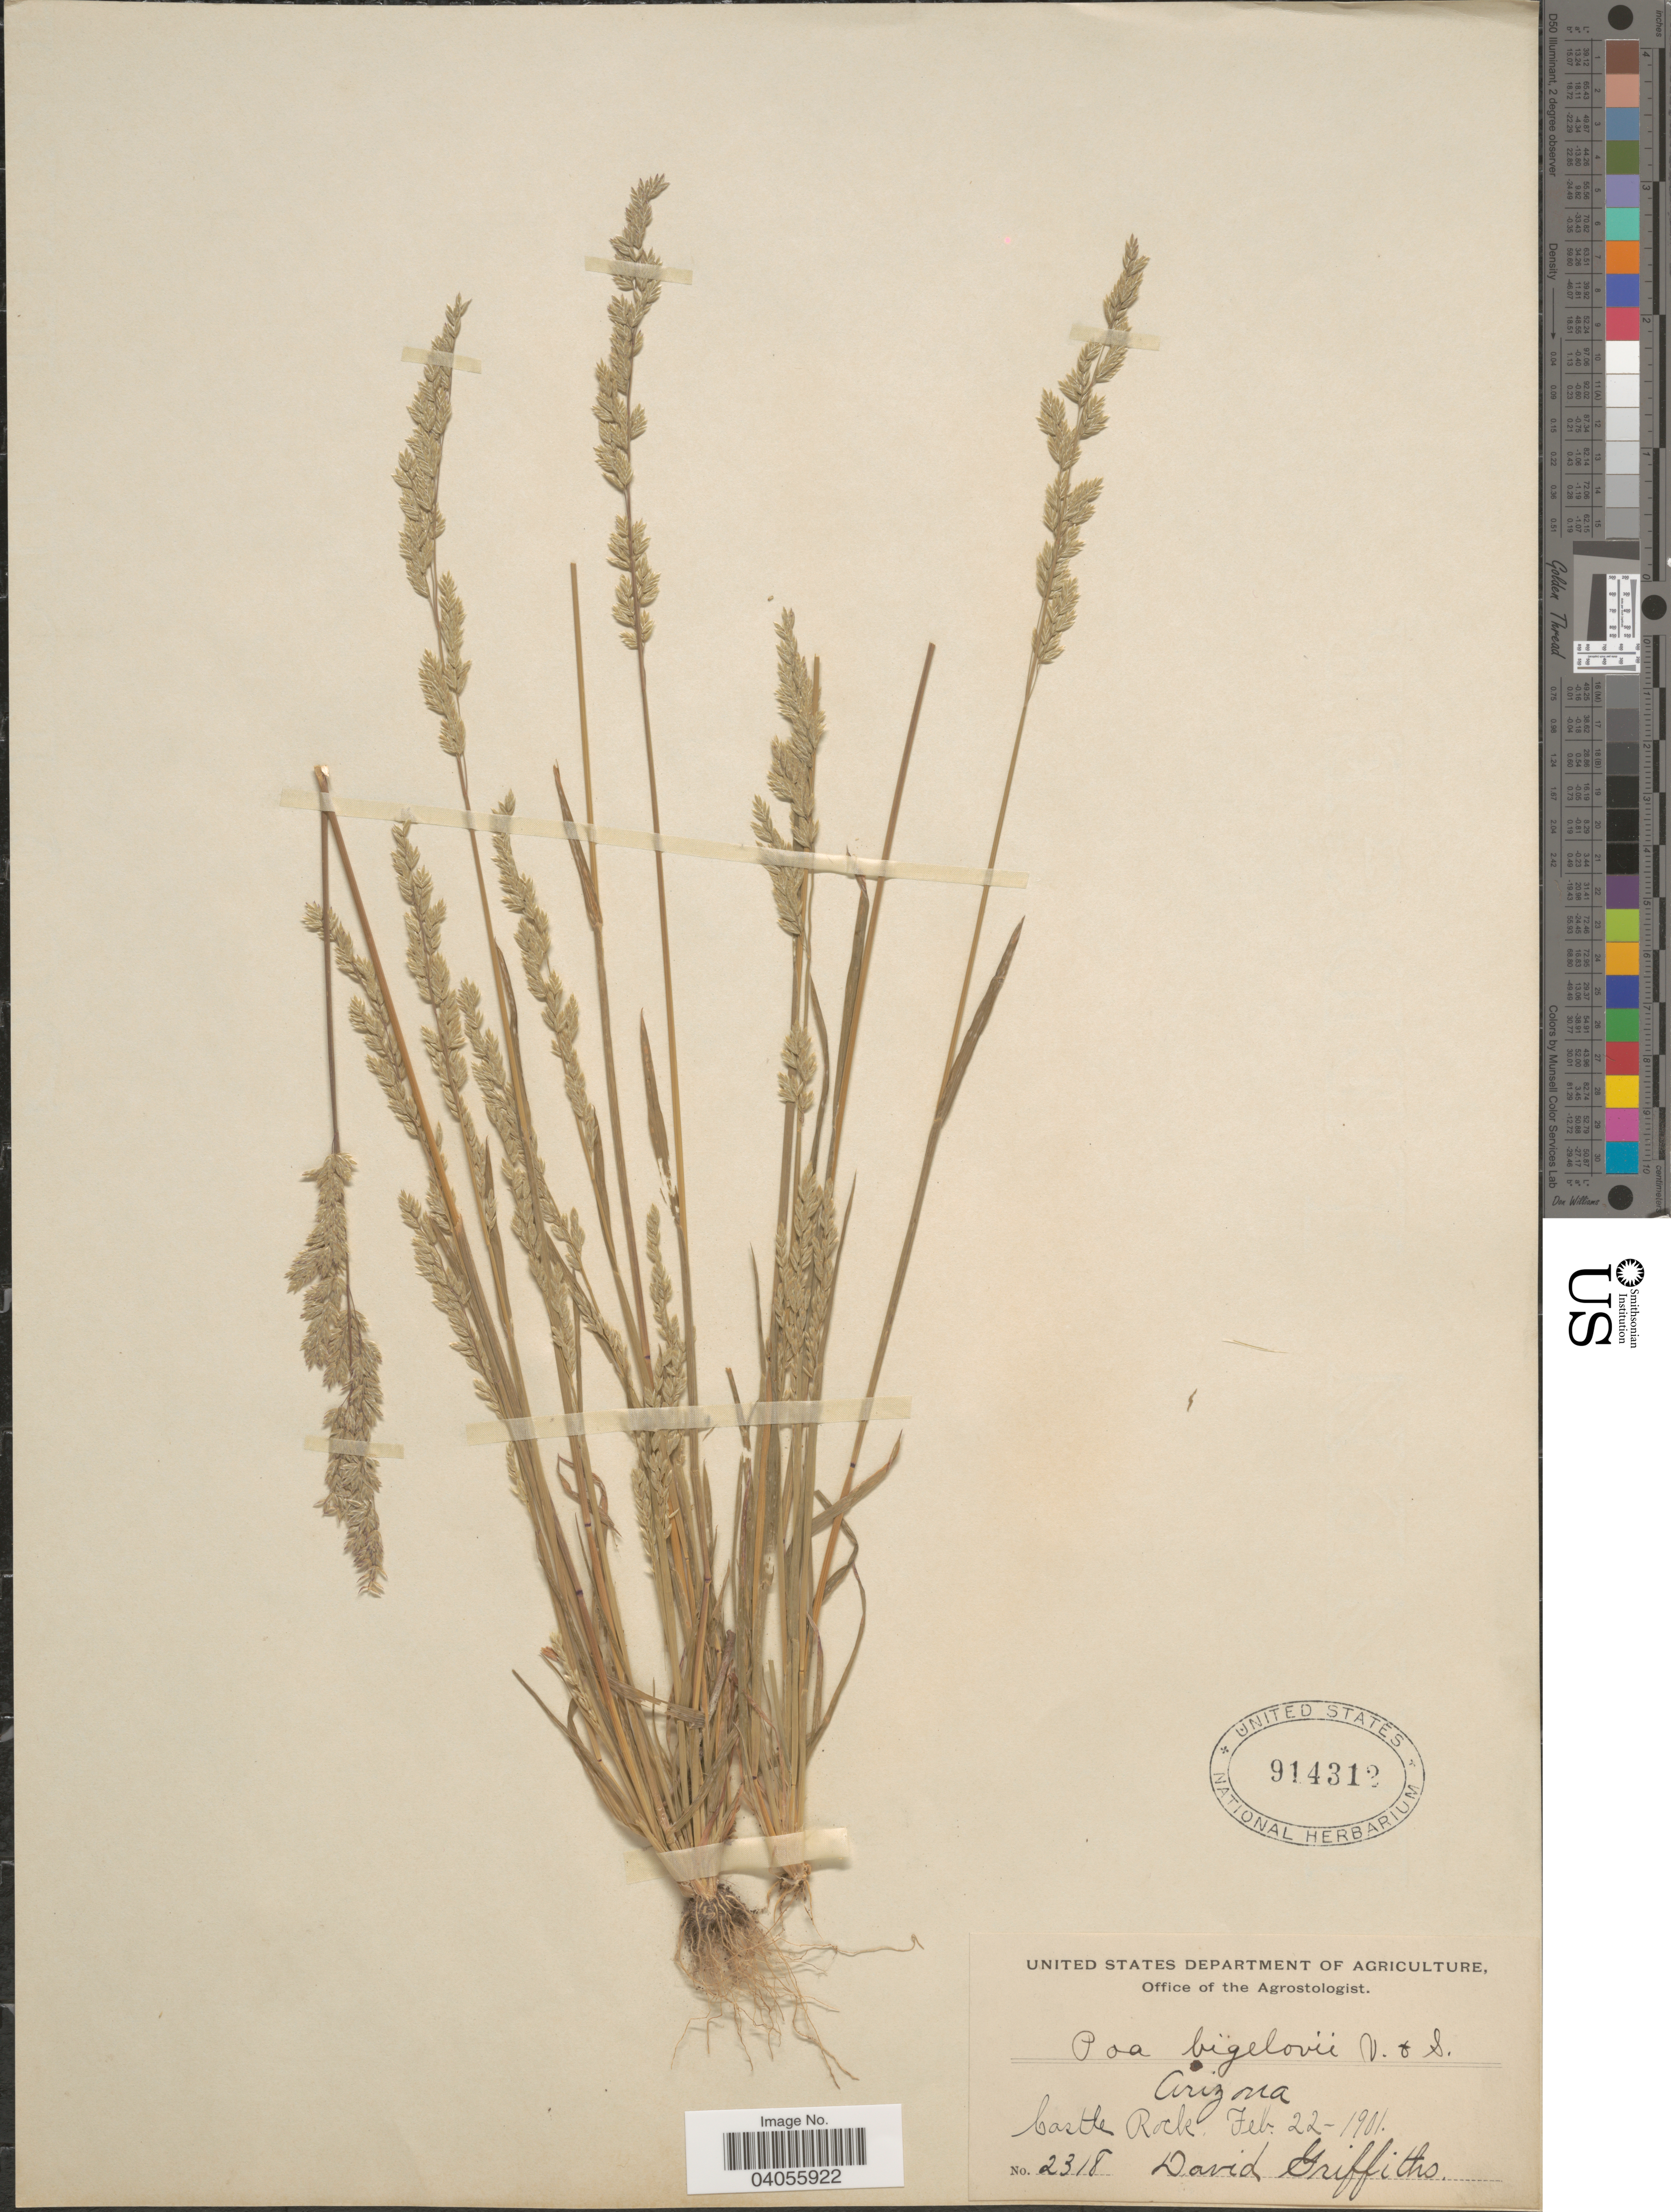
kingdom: Plantae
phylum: Tracheophyta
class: Liliopsida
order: Poales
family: Poaceae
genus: Poa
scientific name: Poa bigelovii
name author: Vasey & Scribn.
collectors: D. Griffiths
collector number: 2318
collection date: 1901-02-22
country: United States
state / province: Arizona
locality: Castle Rock.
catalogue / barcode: US 914312